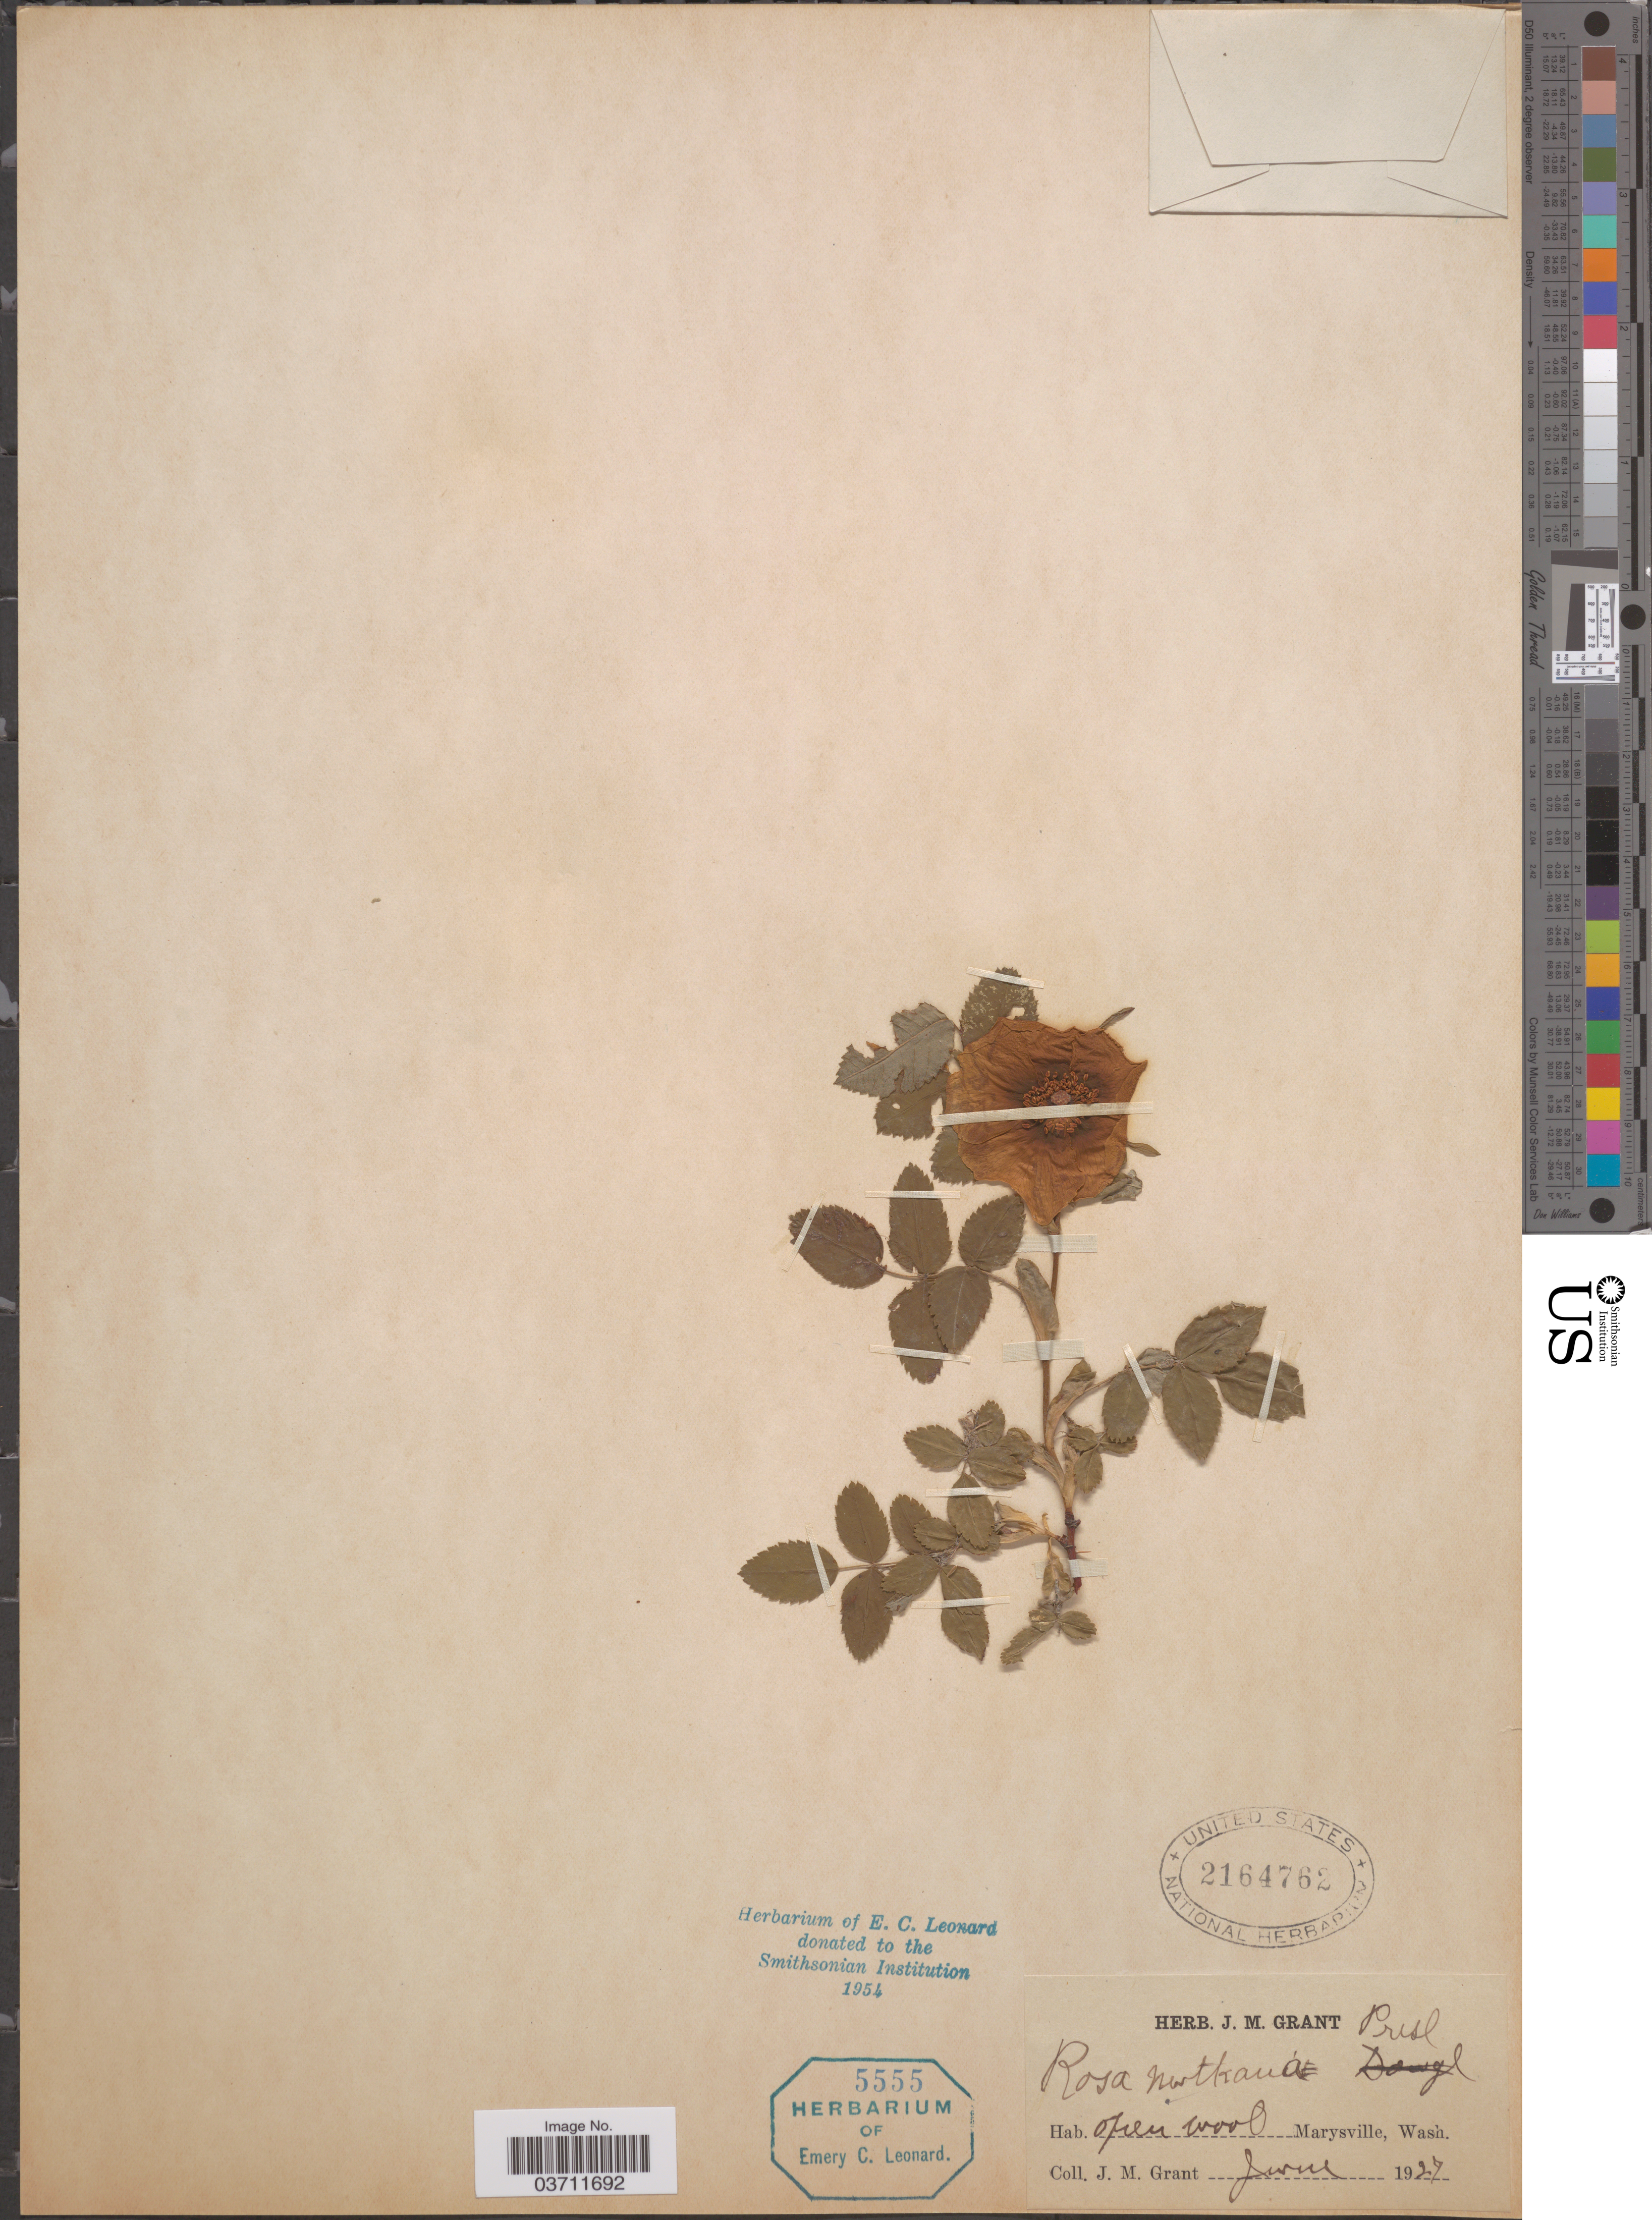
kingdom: Plantae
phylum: Tracheophyta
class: Magnoliopsida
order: Rosales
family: Rosaceae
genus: Rosa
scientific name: Rosa nutkana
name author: C. Presl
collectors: J. M. Grant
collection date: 1927-06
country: United States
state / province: Washington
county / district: Snohomish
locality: Marysville.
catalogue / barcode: US 2164762